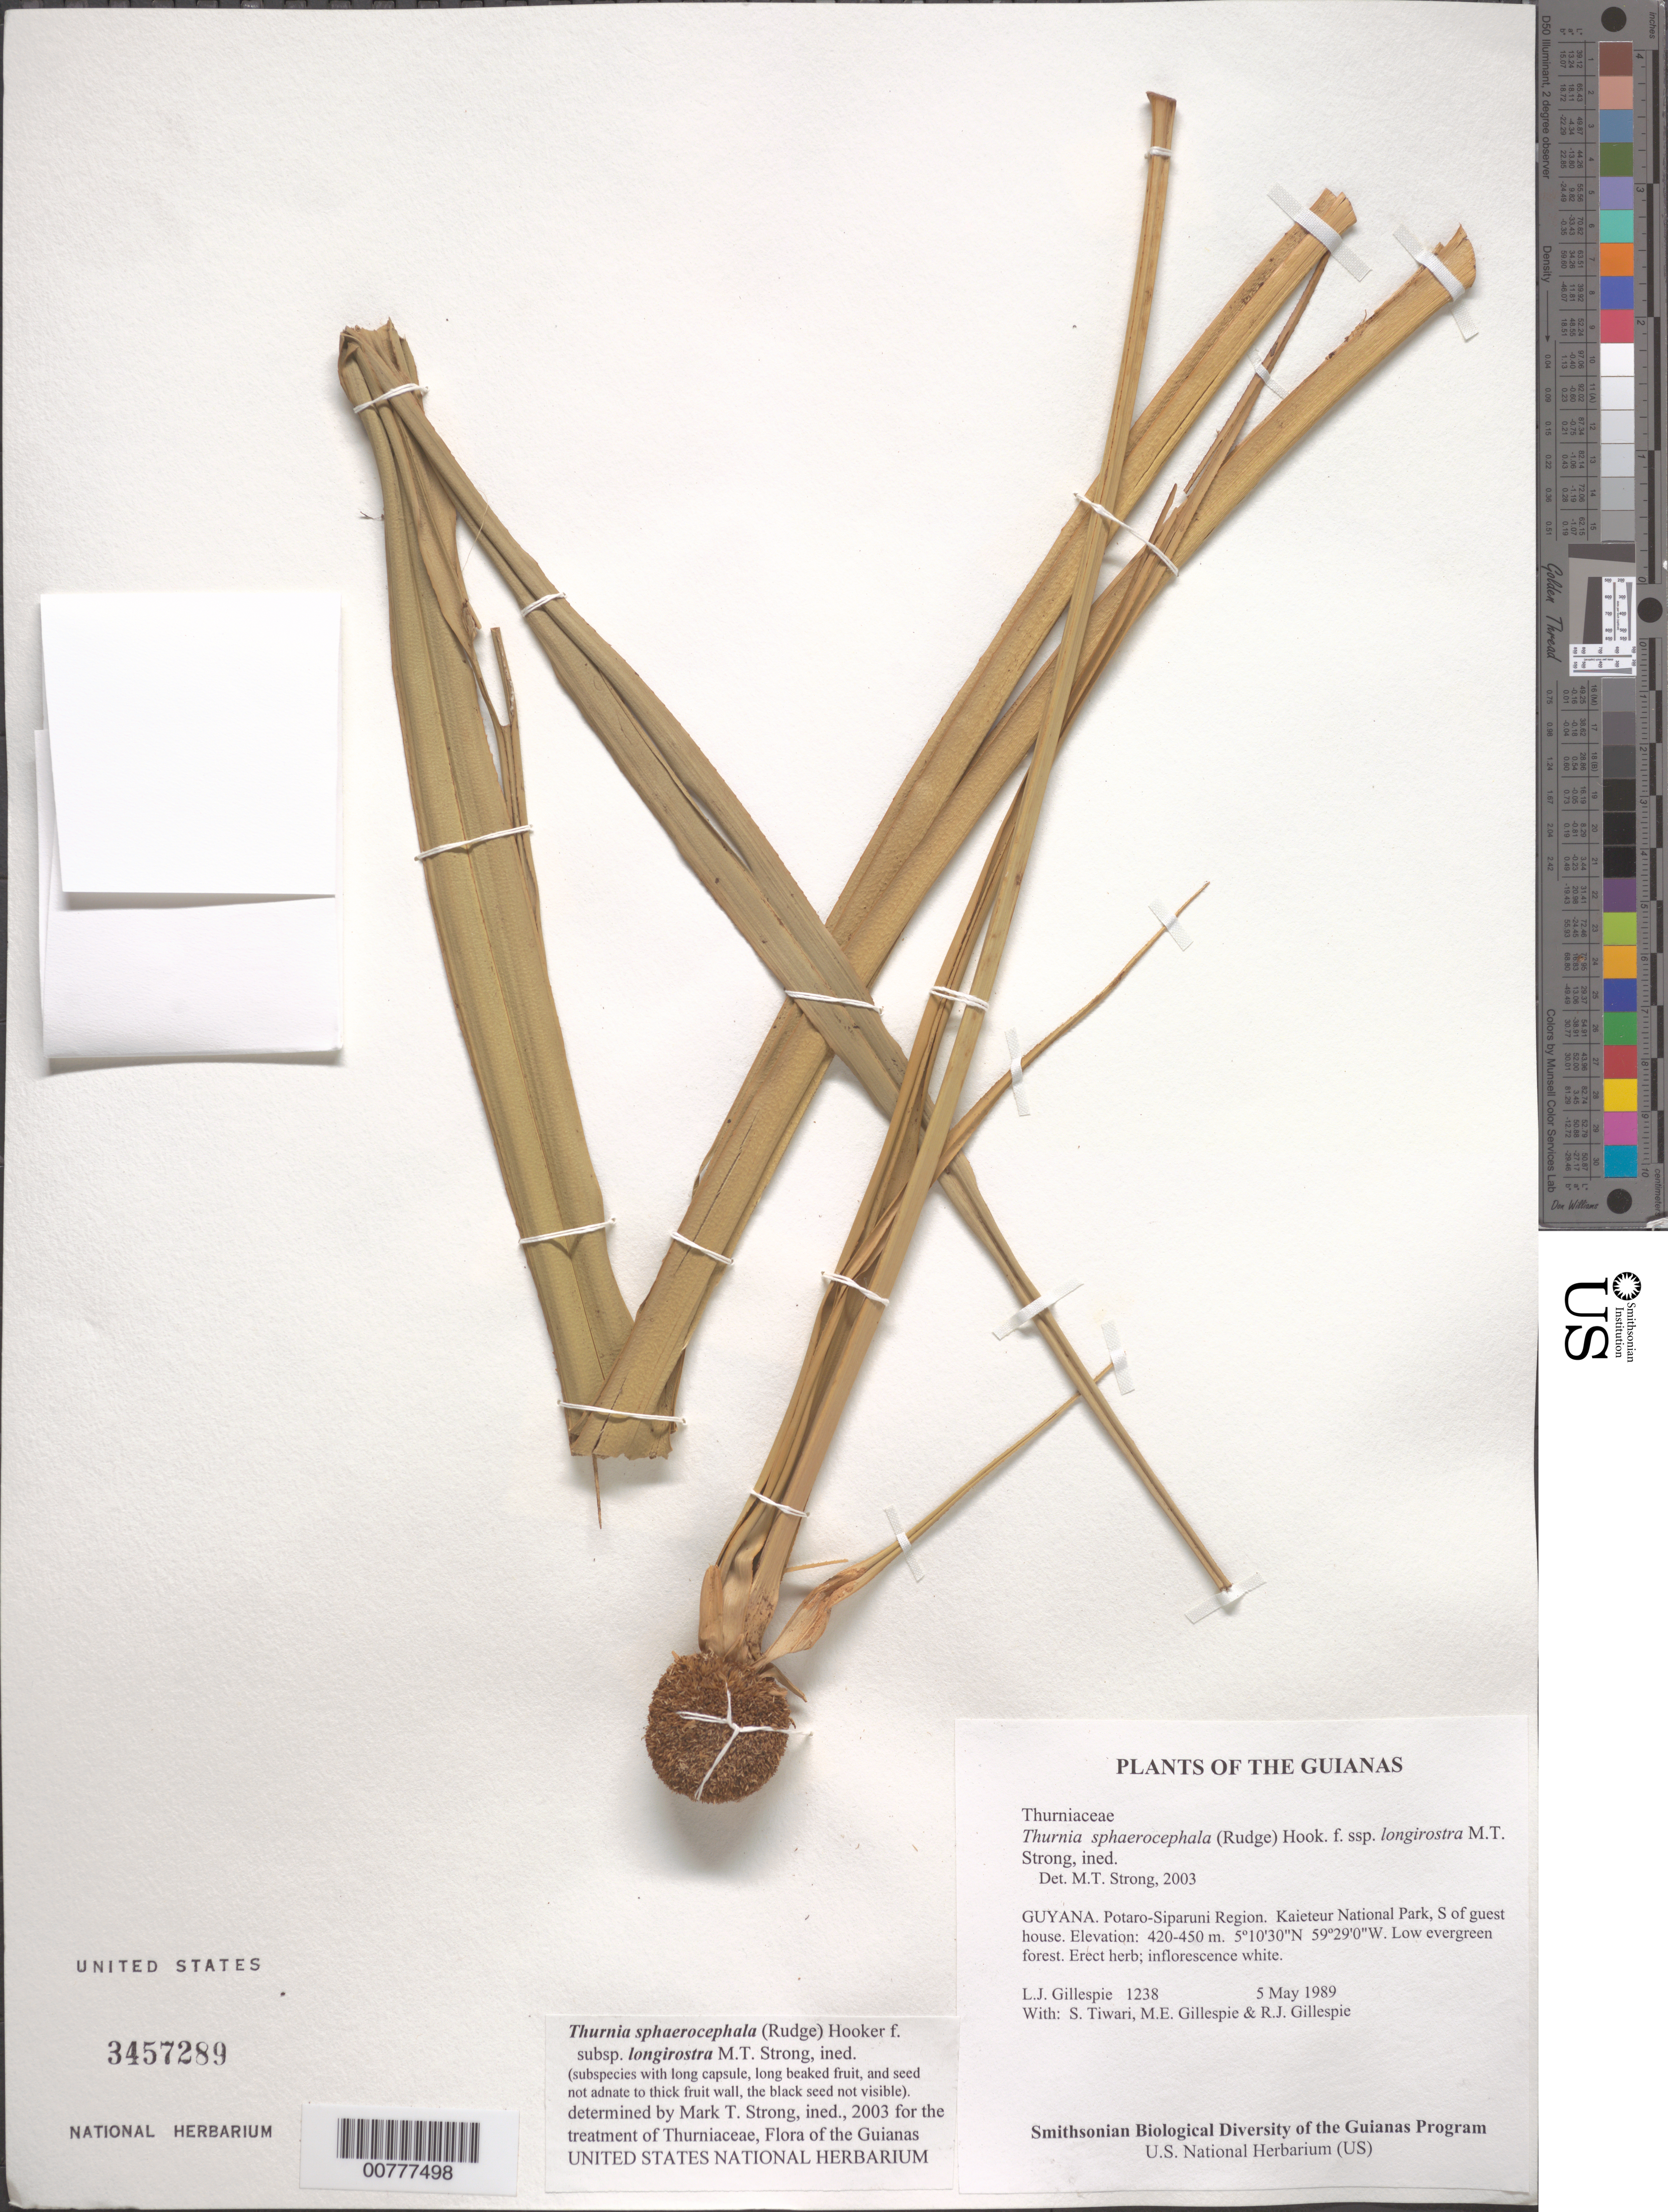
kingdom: Plantae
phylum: Tracheophyta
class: Liliopsida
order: Poales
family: Thurniaceae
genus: Thurnia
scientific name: Thurnia sphaerocephala subsp. longirostra M.T. Strong, ined.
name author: M.T. Strong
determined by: Strong, M. T., (US), Smithsonian Institution - National Museum of Natural History (UNITED STATES)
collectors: L. J. Gillespie, S. Tiwari, M. Gillespie & R. Gillespie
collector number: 1238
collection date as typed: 5 May 1989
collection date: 1989-05-05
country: Guyana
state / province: Potaro-Siparuni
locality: Kaieteur National Park, S of guest house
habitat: Low evergreen forest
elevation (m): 420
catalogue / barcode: US 3457289